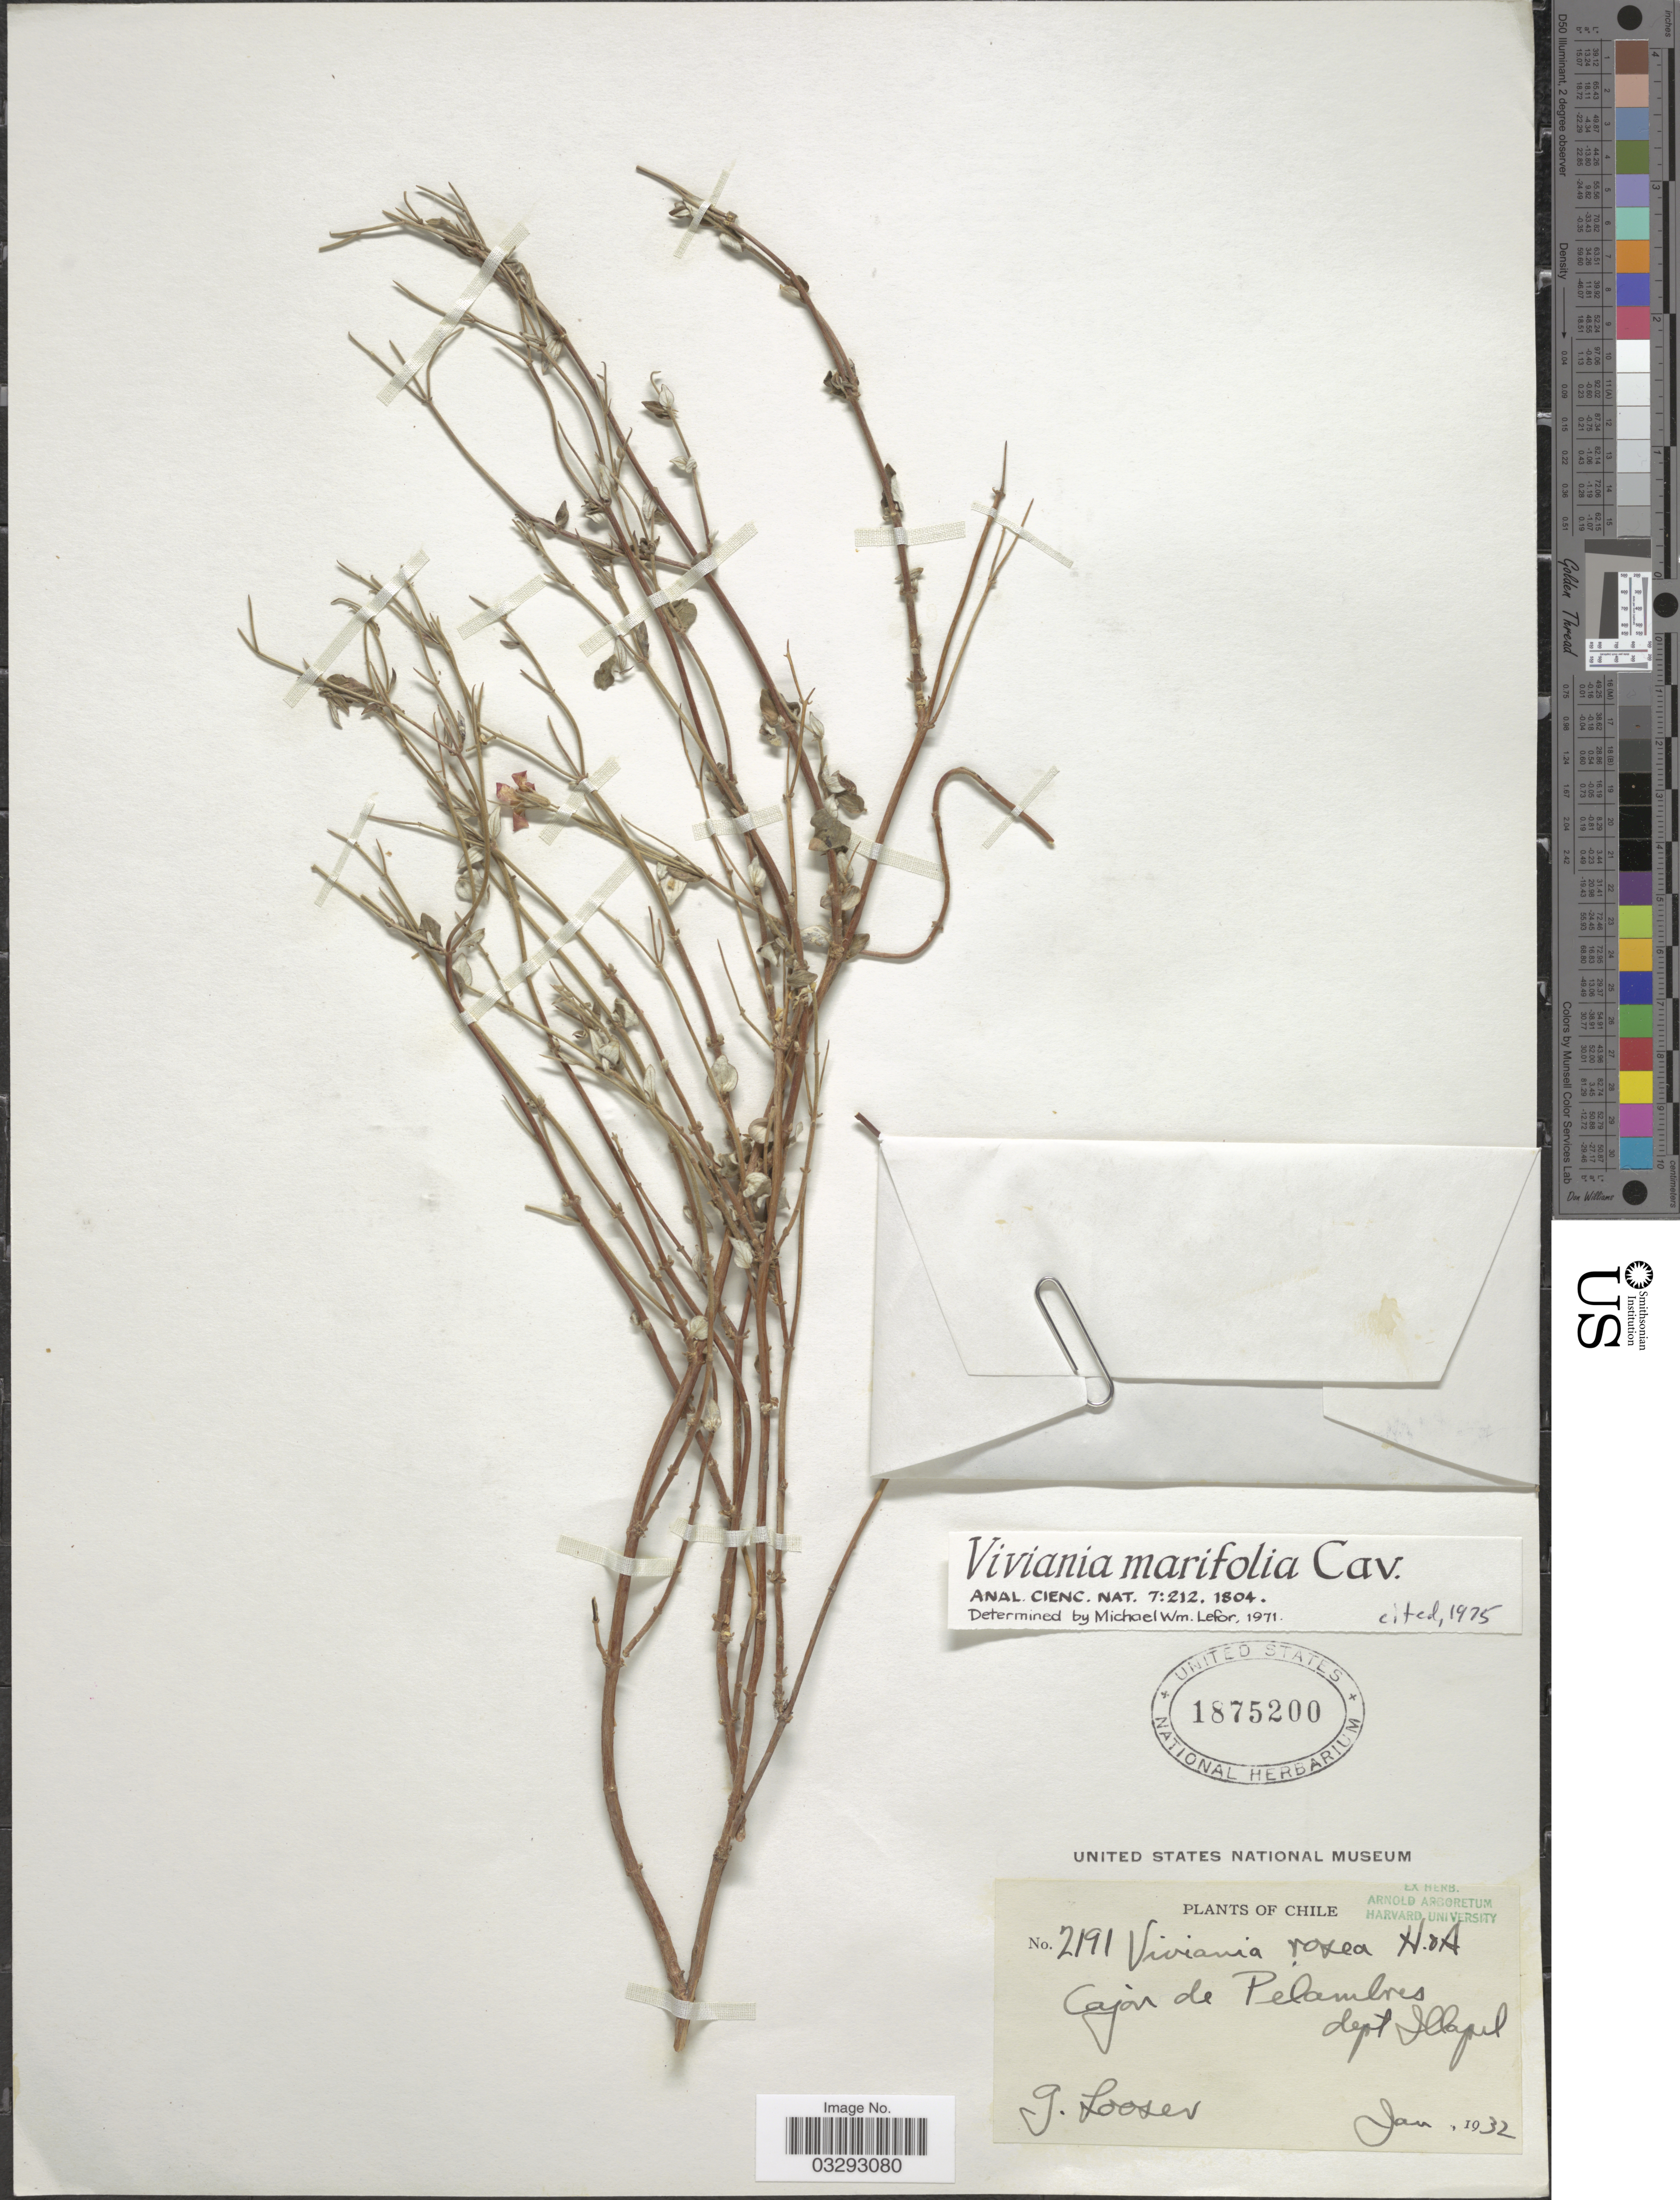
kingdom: Plantae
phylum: Tracheophyta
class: Magnoliopsida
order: Geraniales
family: Vivianiaceae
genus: Viviania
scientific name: Viviania marifolia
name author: Cav.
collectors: G. Looser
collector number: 2191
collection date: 1932-01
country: Chile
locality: Cajon de Pelambres. Dept. Illapel.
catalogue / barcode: US 1875200